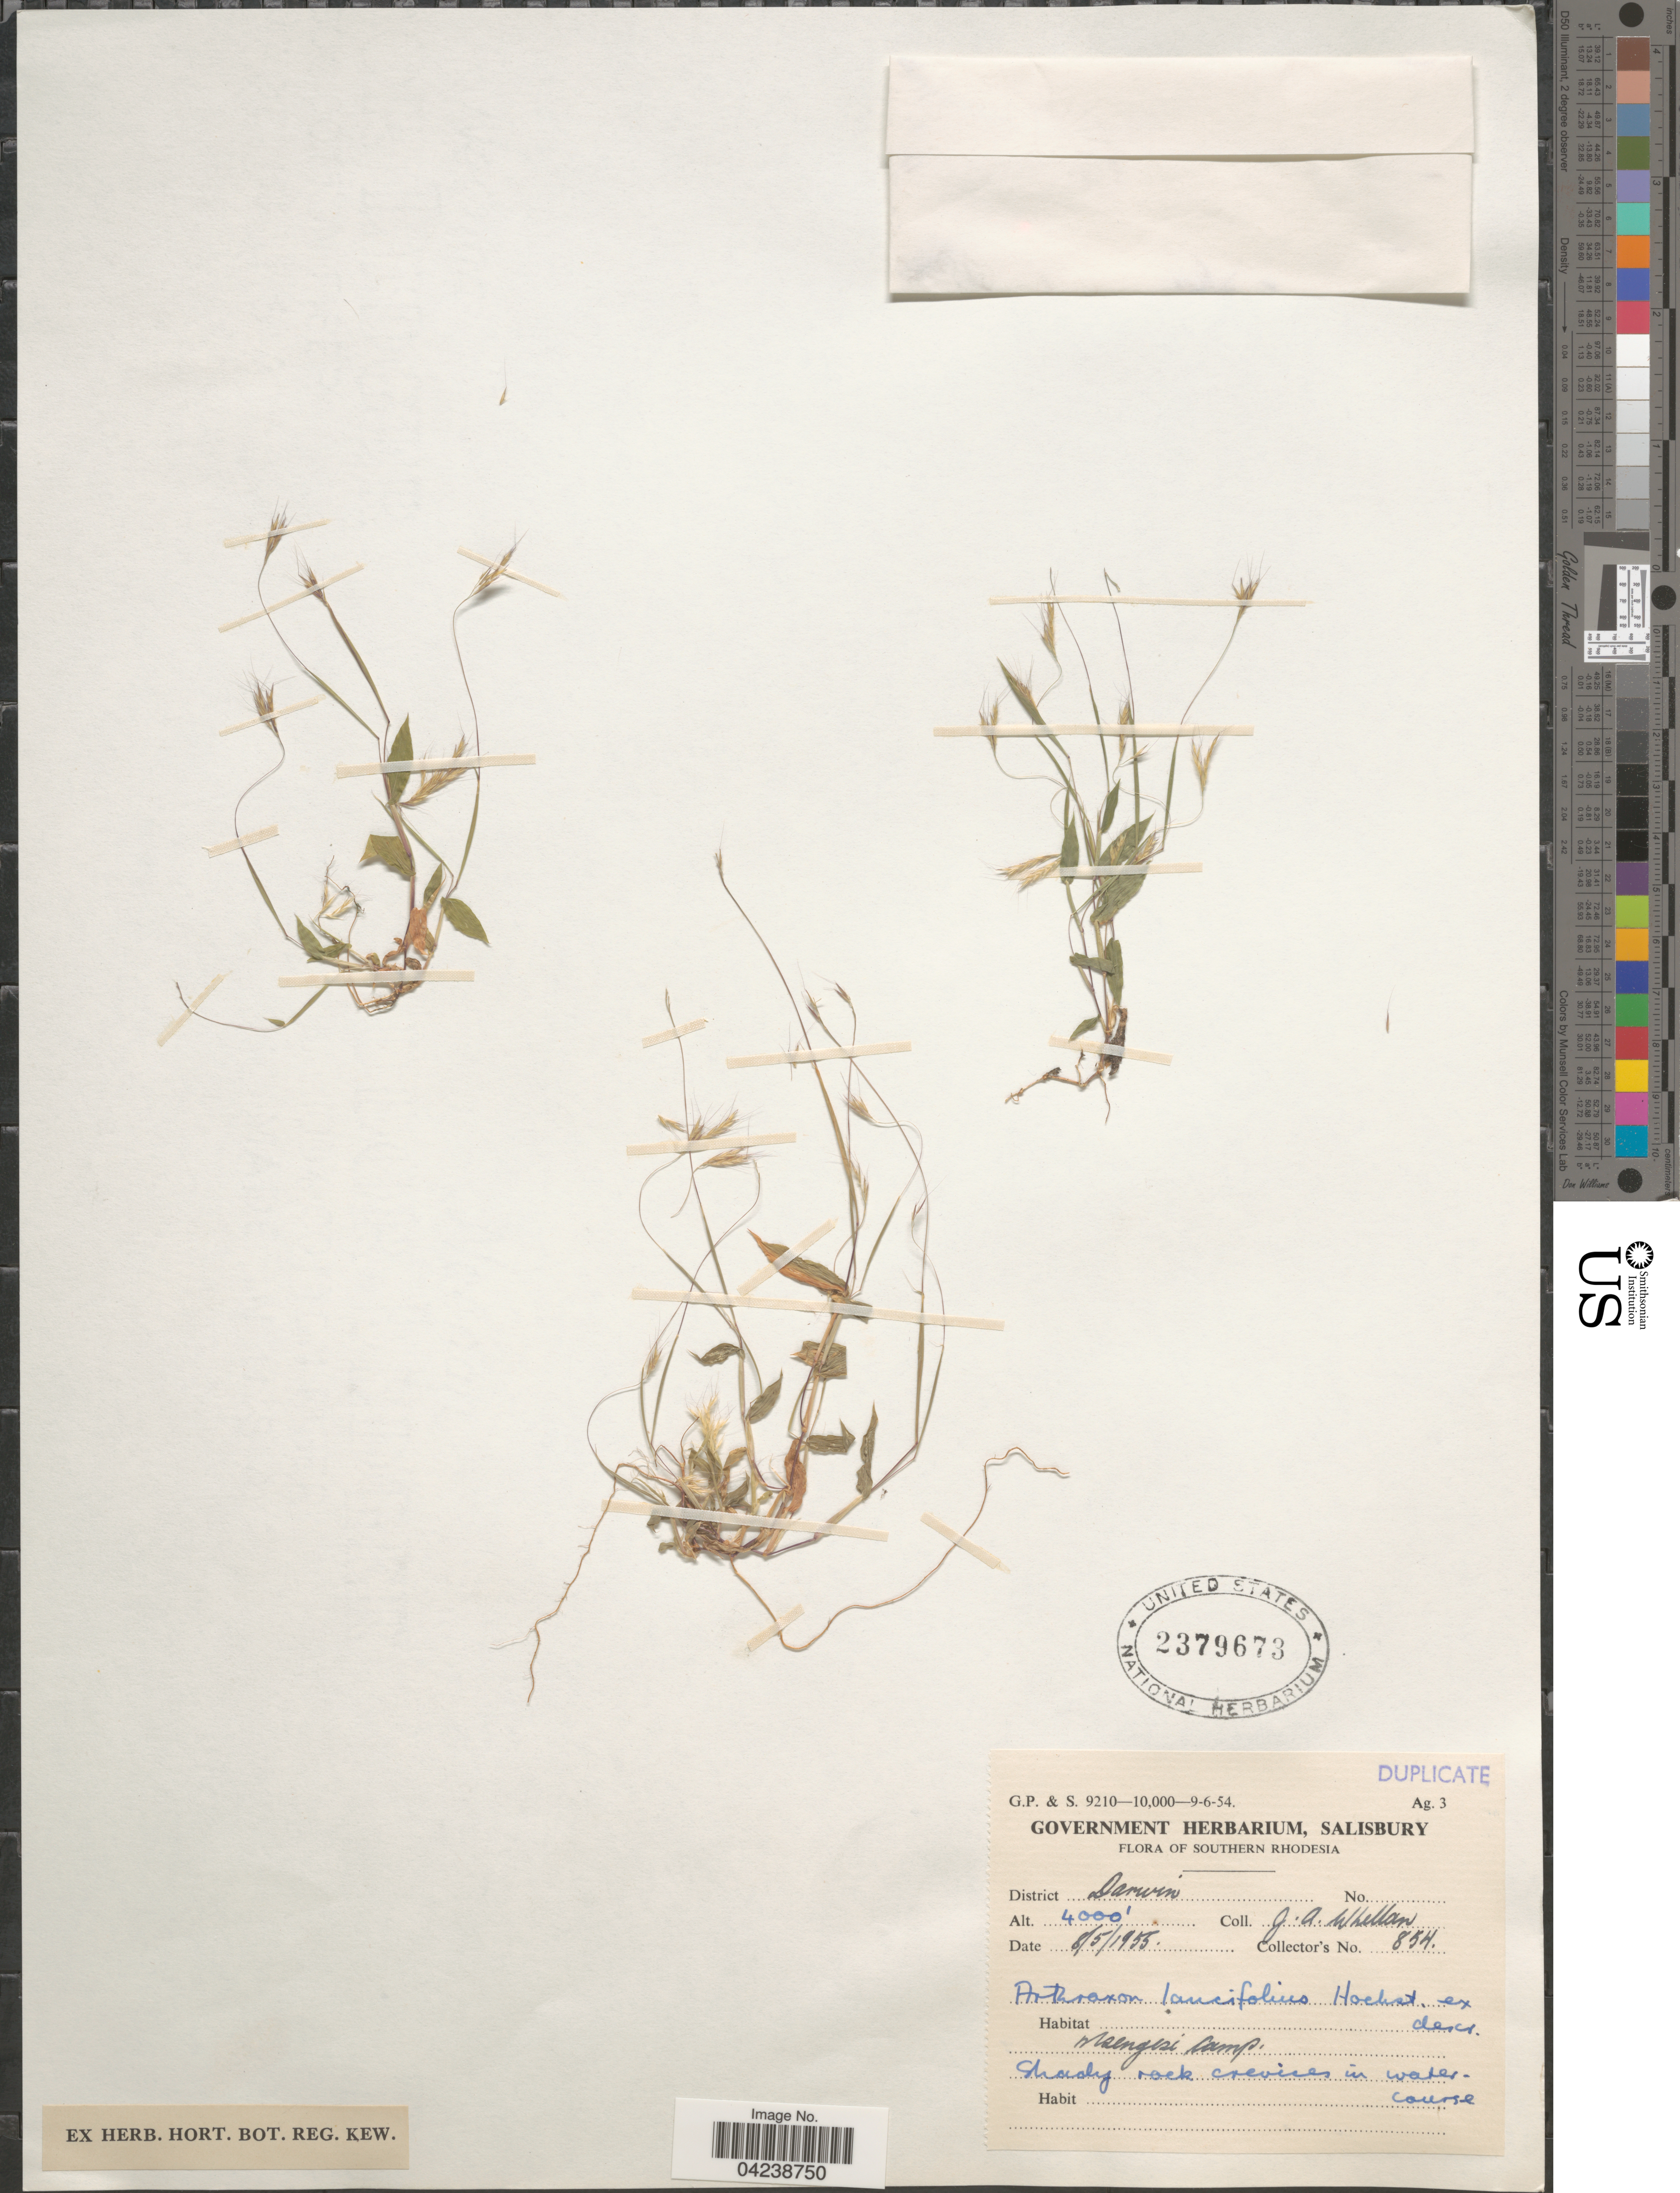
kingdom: Plantae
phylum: Tracheophyta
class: Liliopsida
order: Poales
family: Poaceae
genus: Arthraxon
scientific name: Arthraxon lancifolius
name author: (Trin.) Hochst.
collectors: J. Whellan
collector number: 854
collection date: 1955-05-08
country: Zimbabwe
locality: Southern Rhodesia. District Darwin. Nsengesi Camp.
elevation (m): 1219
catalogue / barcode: US 2379673